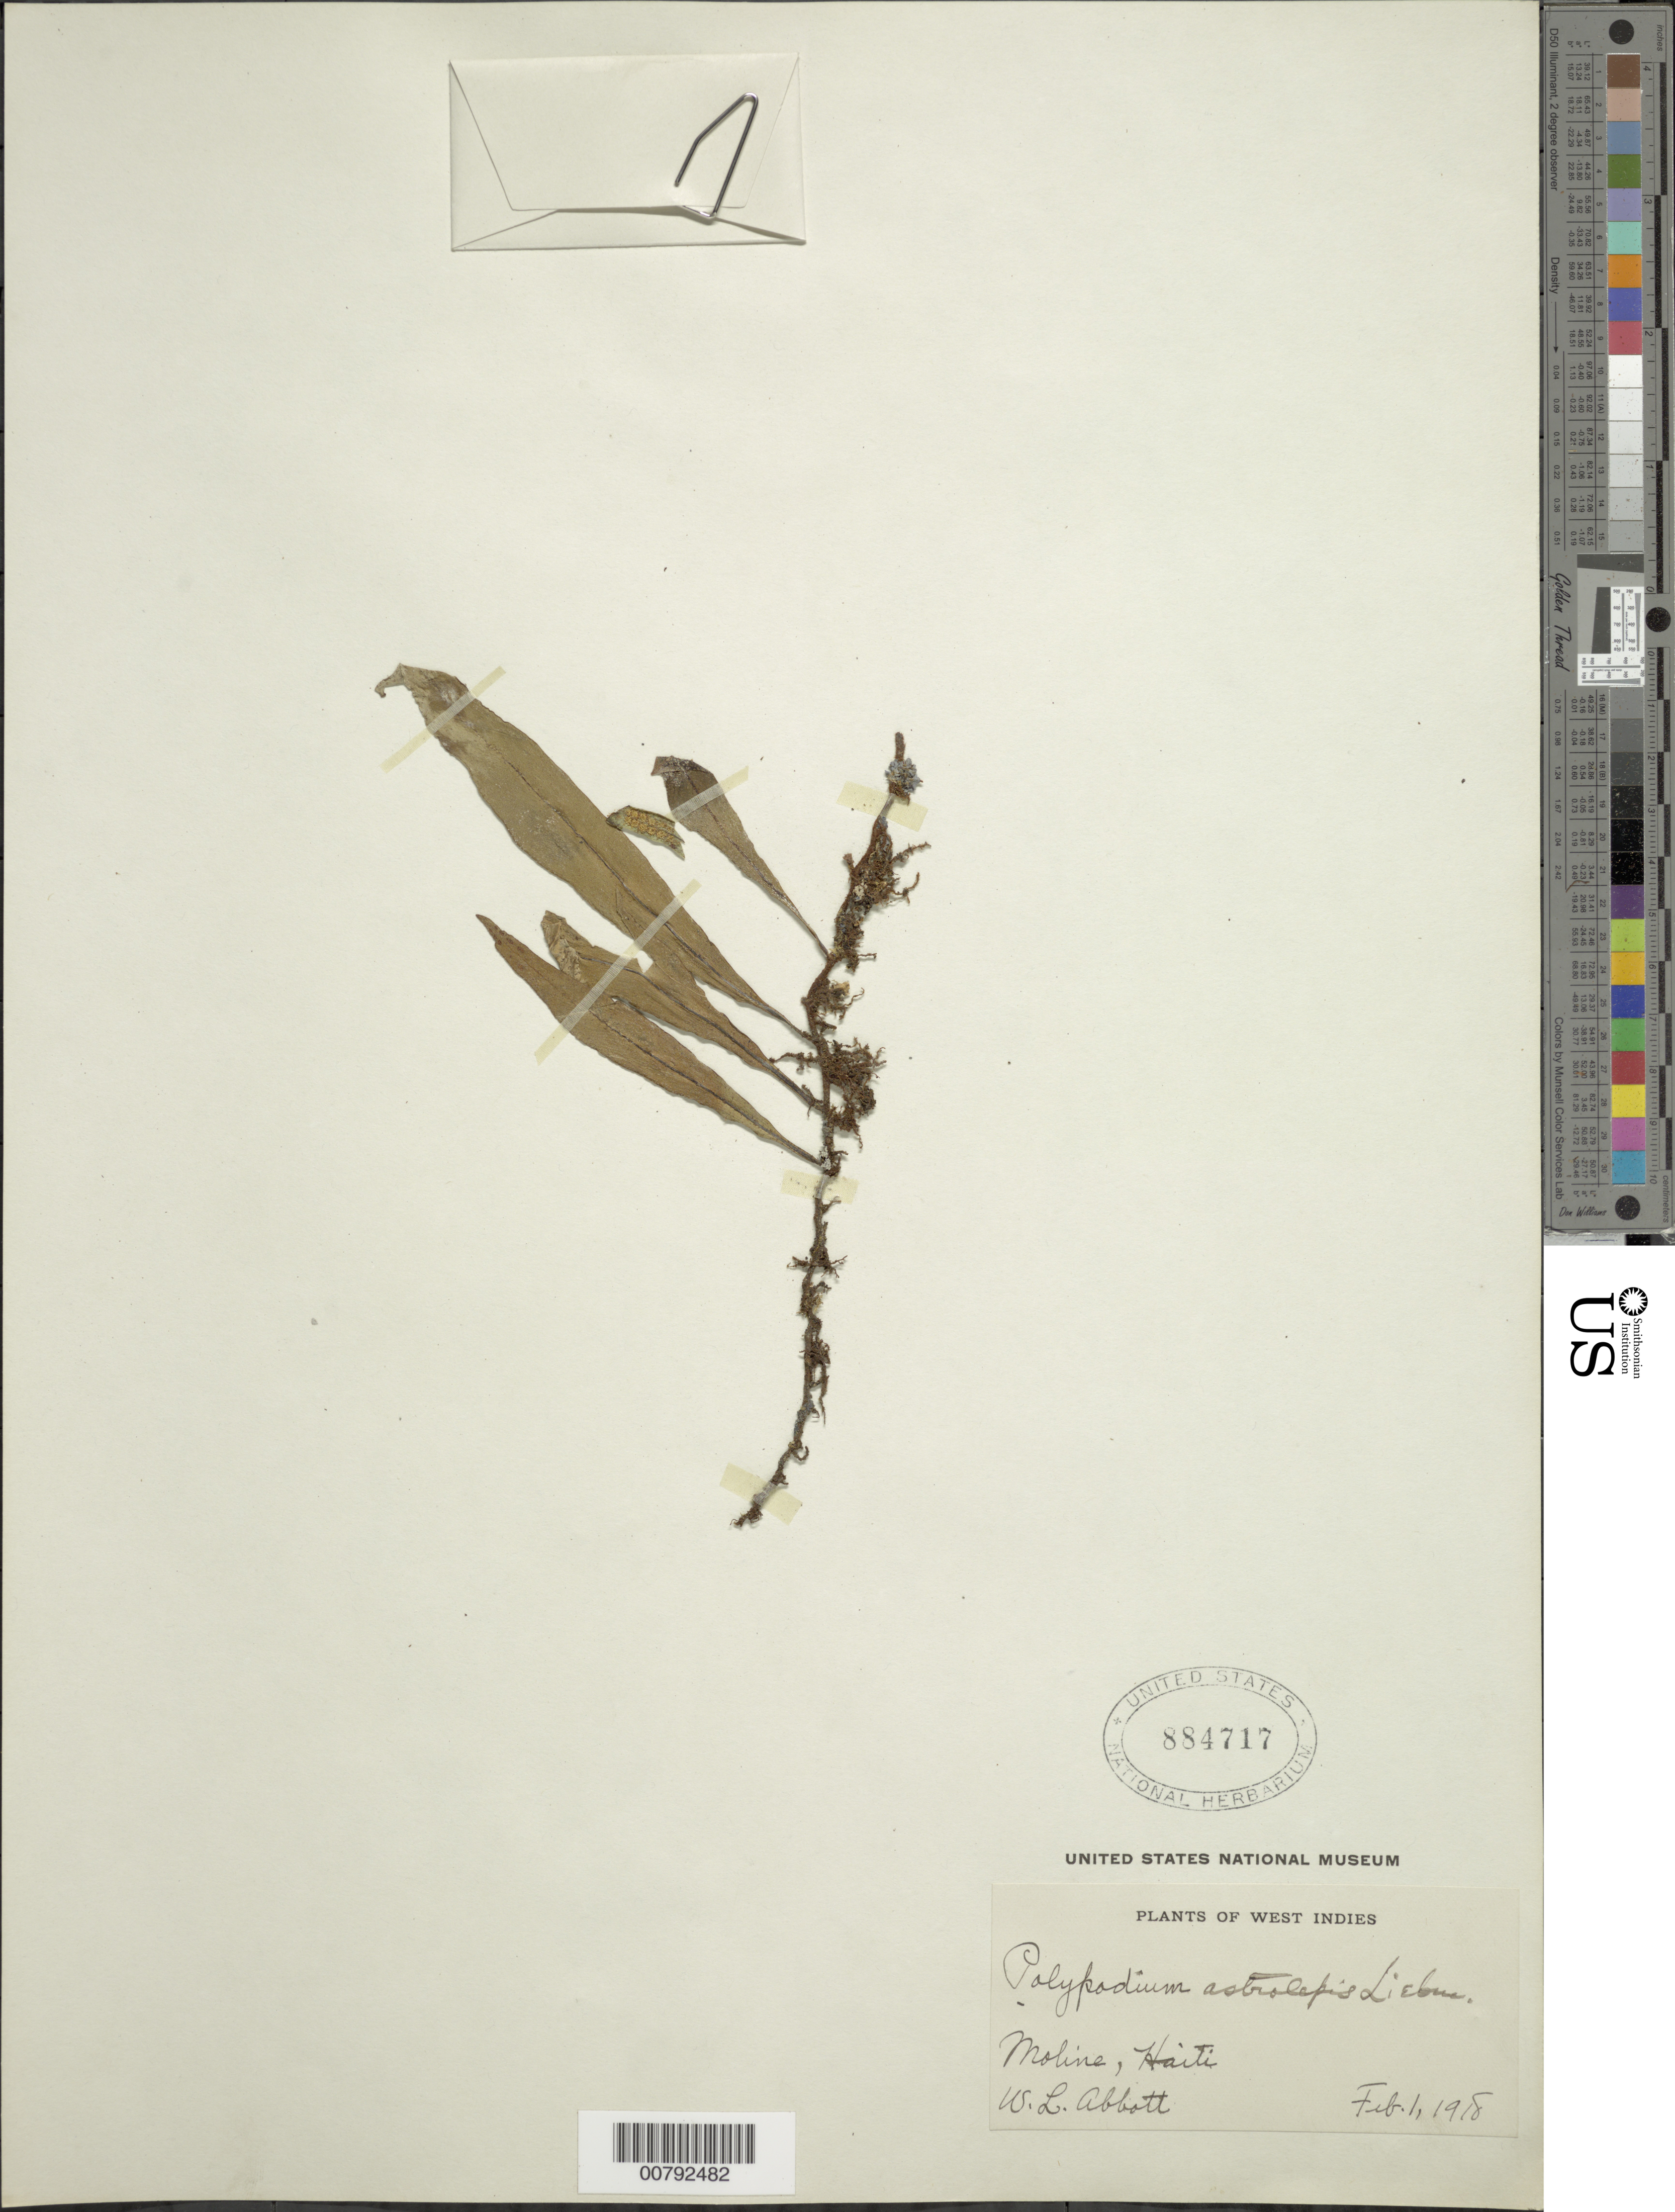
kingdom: Plantae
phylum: Tracheophyta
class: Polypodiopsida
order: Polypodiales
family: Polypodiaceae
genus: Pleopeltis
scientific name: Pleopeltis astrolepis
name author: (Liebm.) E. Fourn.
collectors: W. L. Abbott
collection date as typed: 01 Feb 1918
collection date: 1918-02-01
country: Haiti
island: Hispaniola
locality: Moline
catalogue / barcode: US 884717